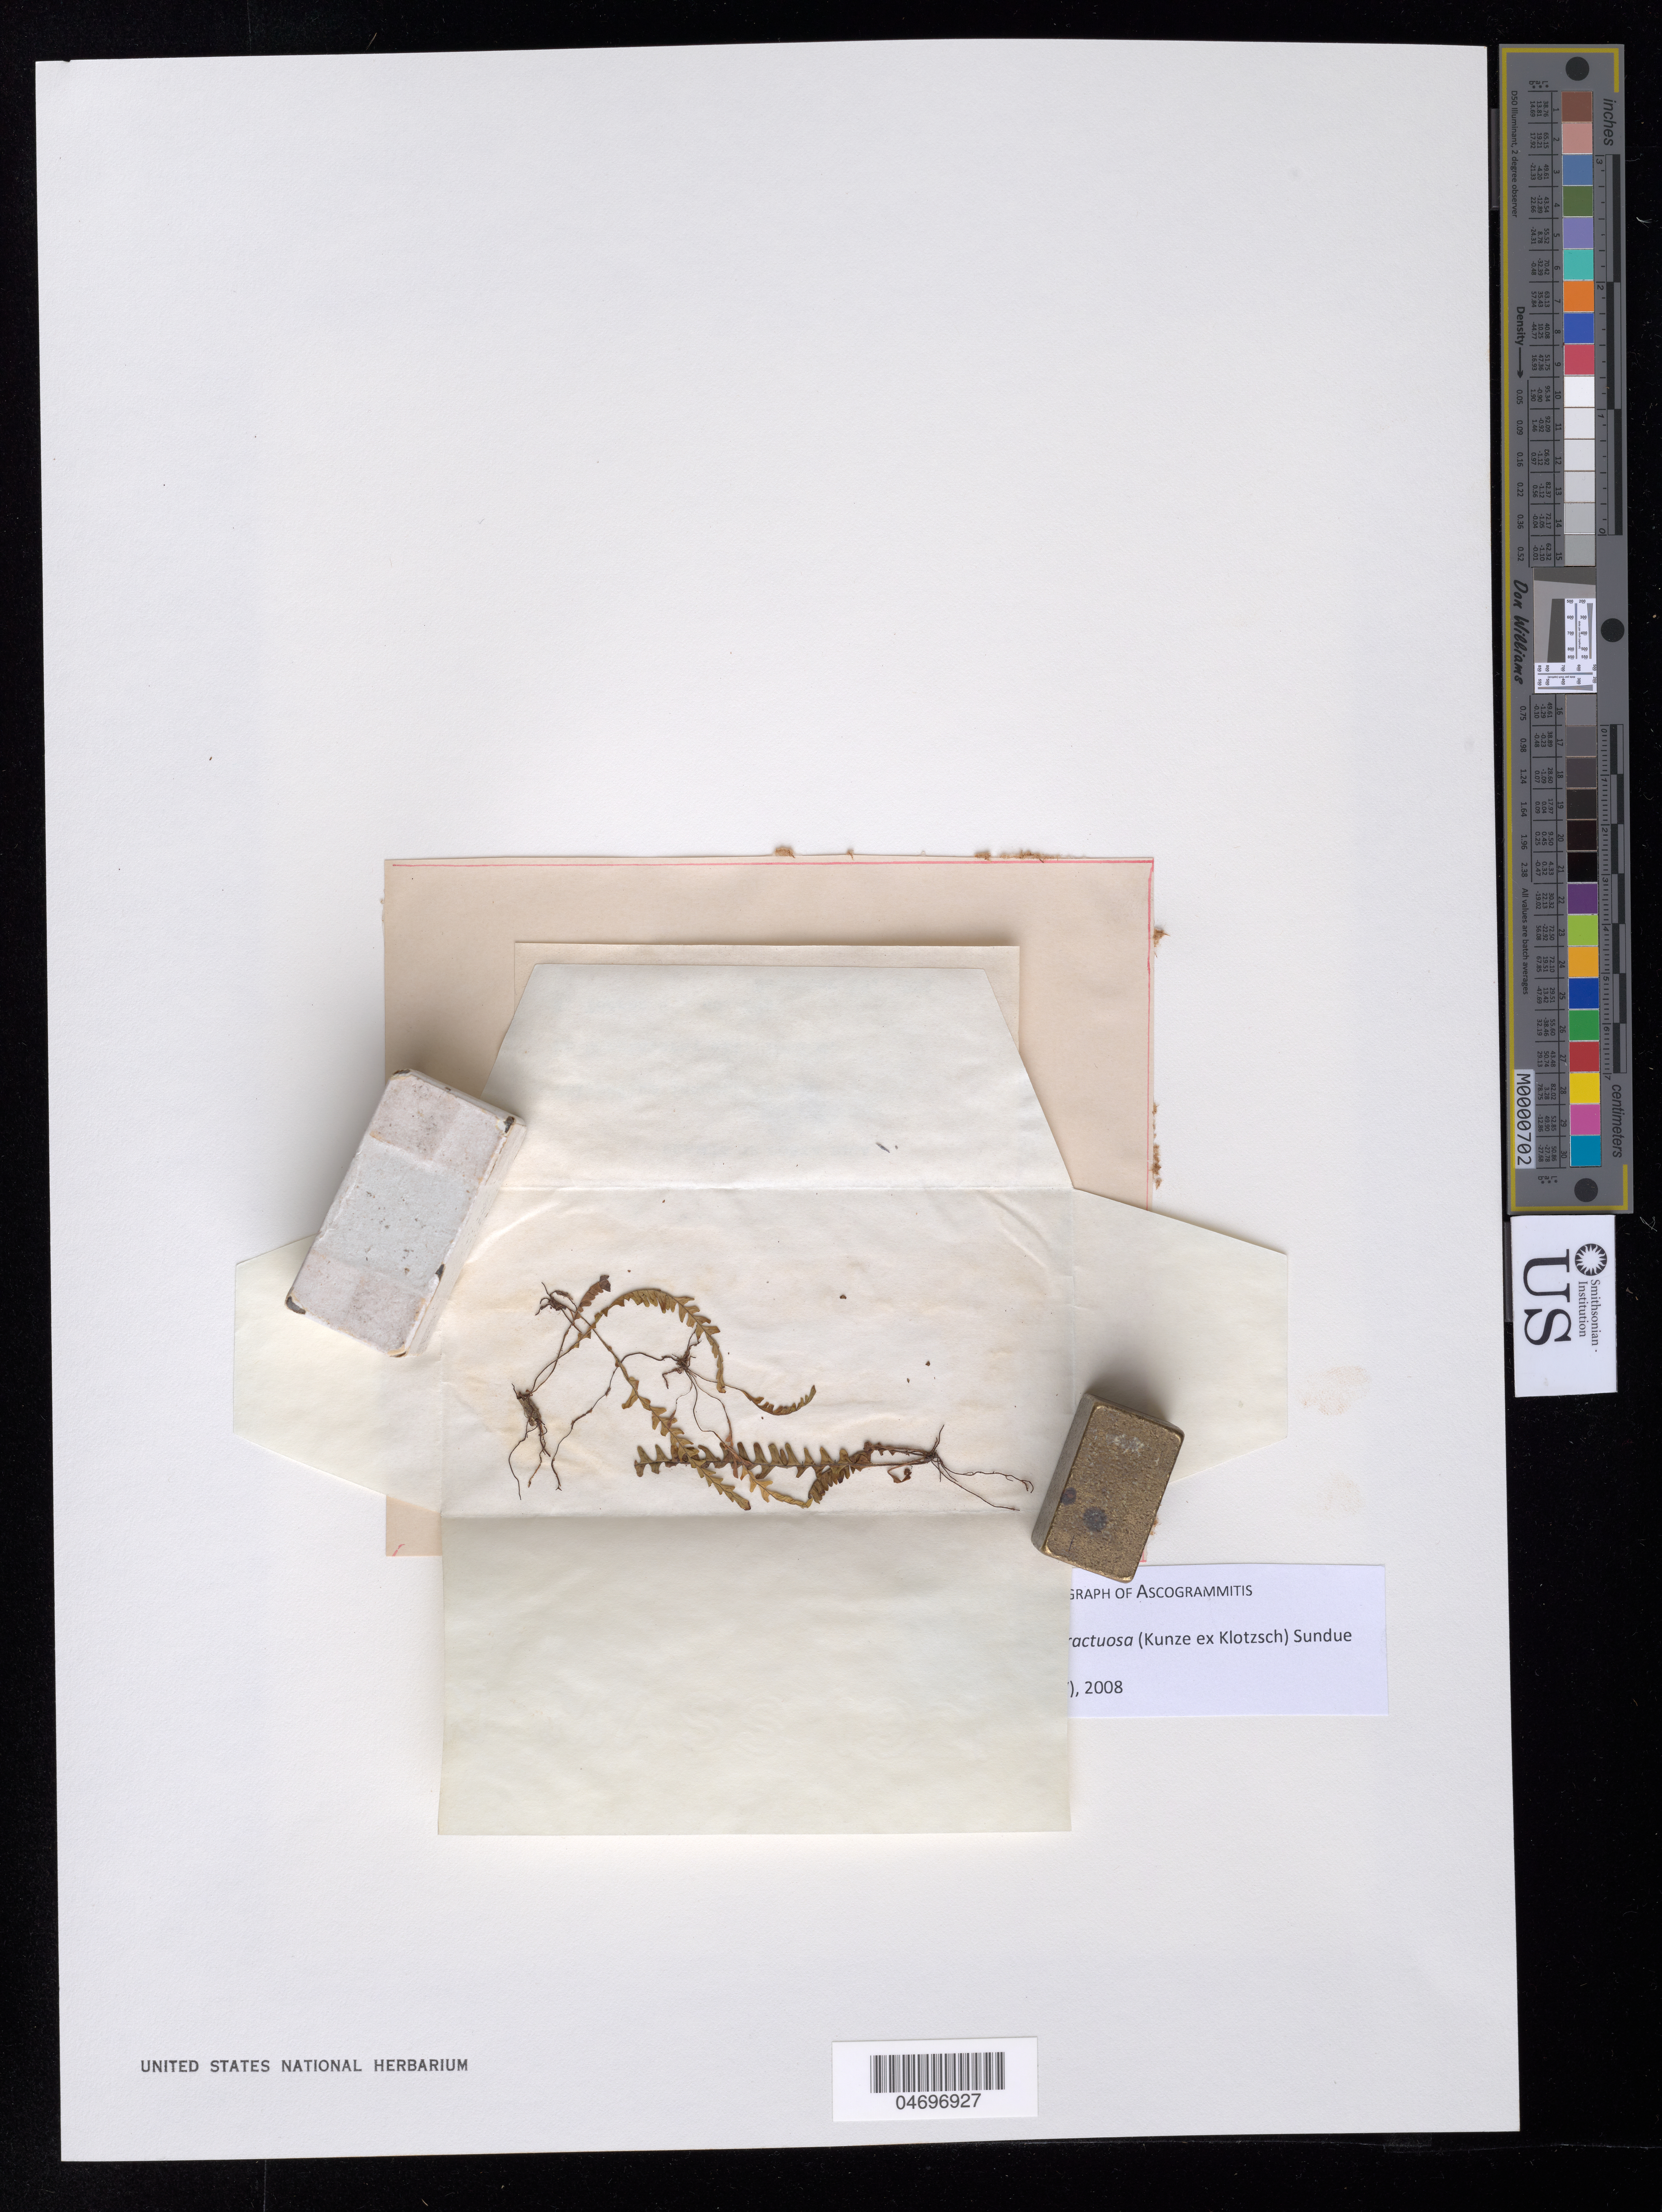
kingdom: Plantae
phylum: Tracheophyta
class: Polypodiopsida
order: Polypodiales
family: Polypodiaceae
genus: Ascogrammitis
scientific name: Ascogrammitis anfractuosa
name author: (Kunze ex Klotzsch) Sundue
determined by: Sundue, Michael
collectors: R. Torres R.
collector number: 69 A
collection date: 1923-12-15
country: Costa Rica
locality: La Carpintera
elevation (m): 1800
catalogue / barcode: US 1486348